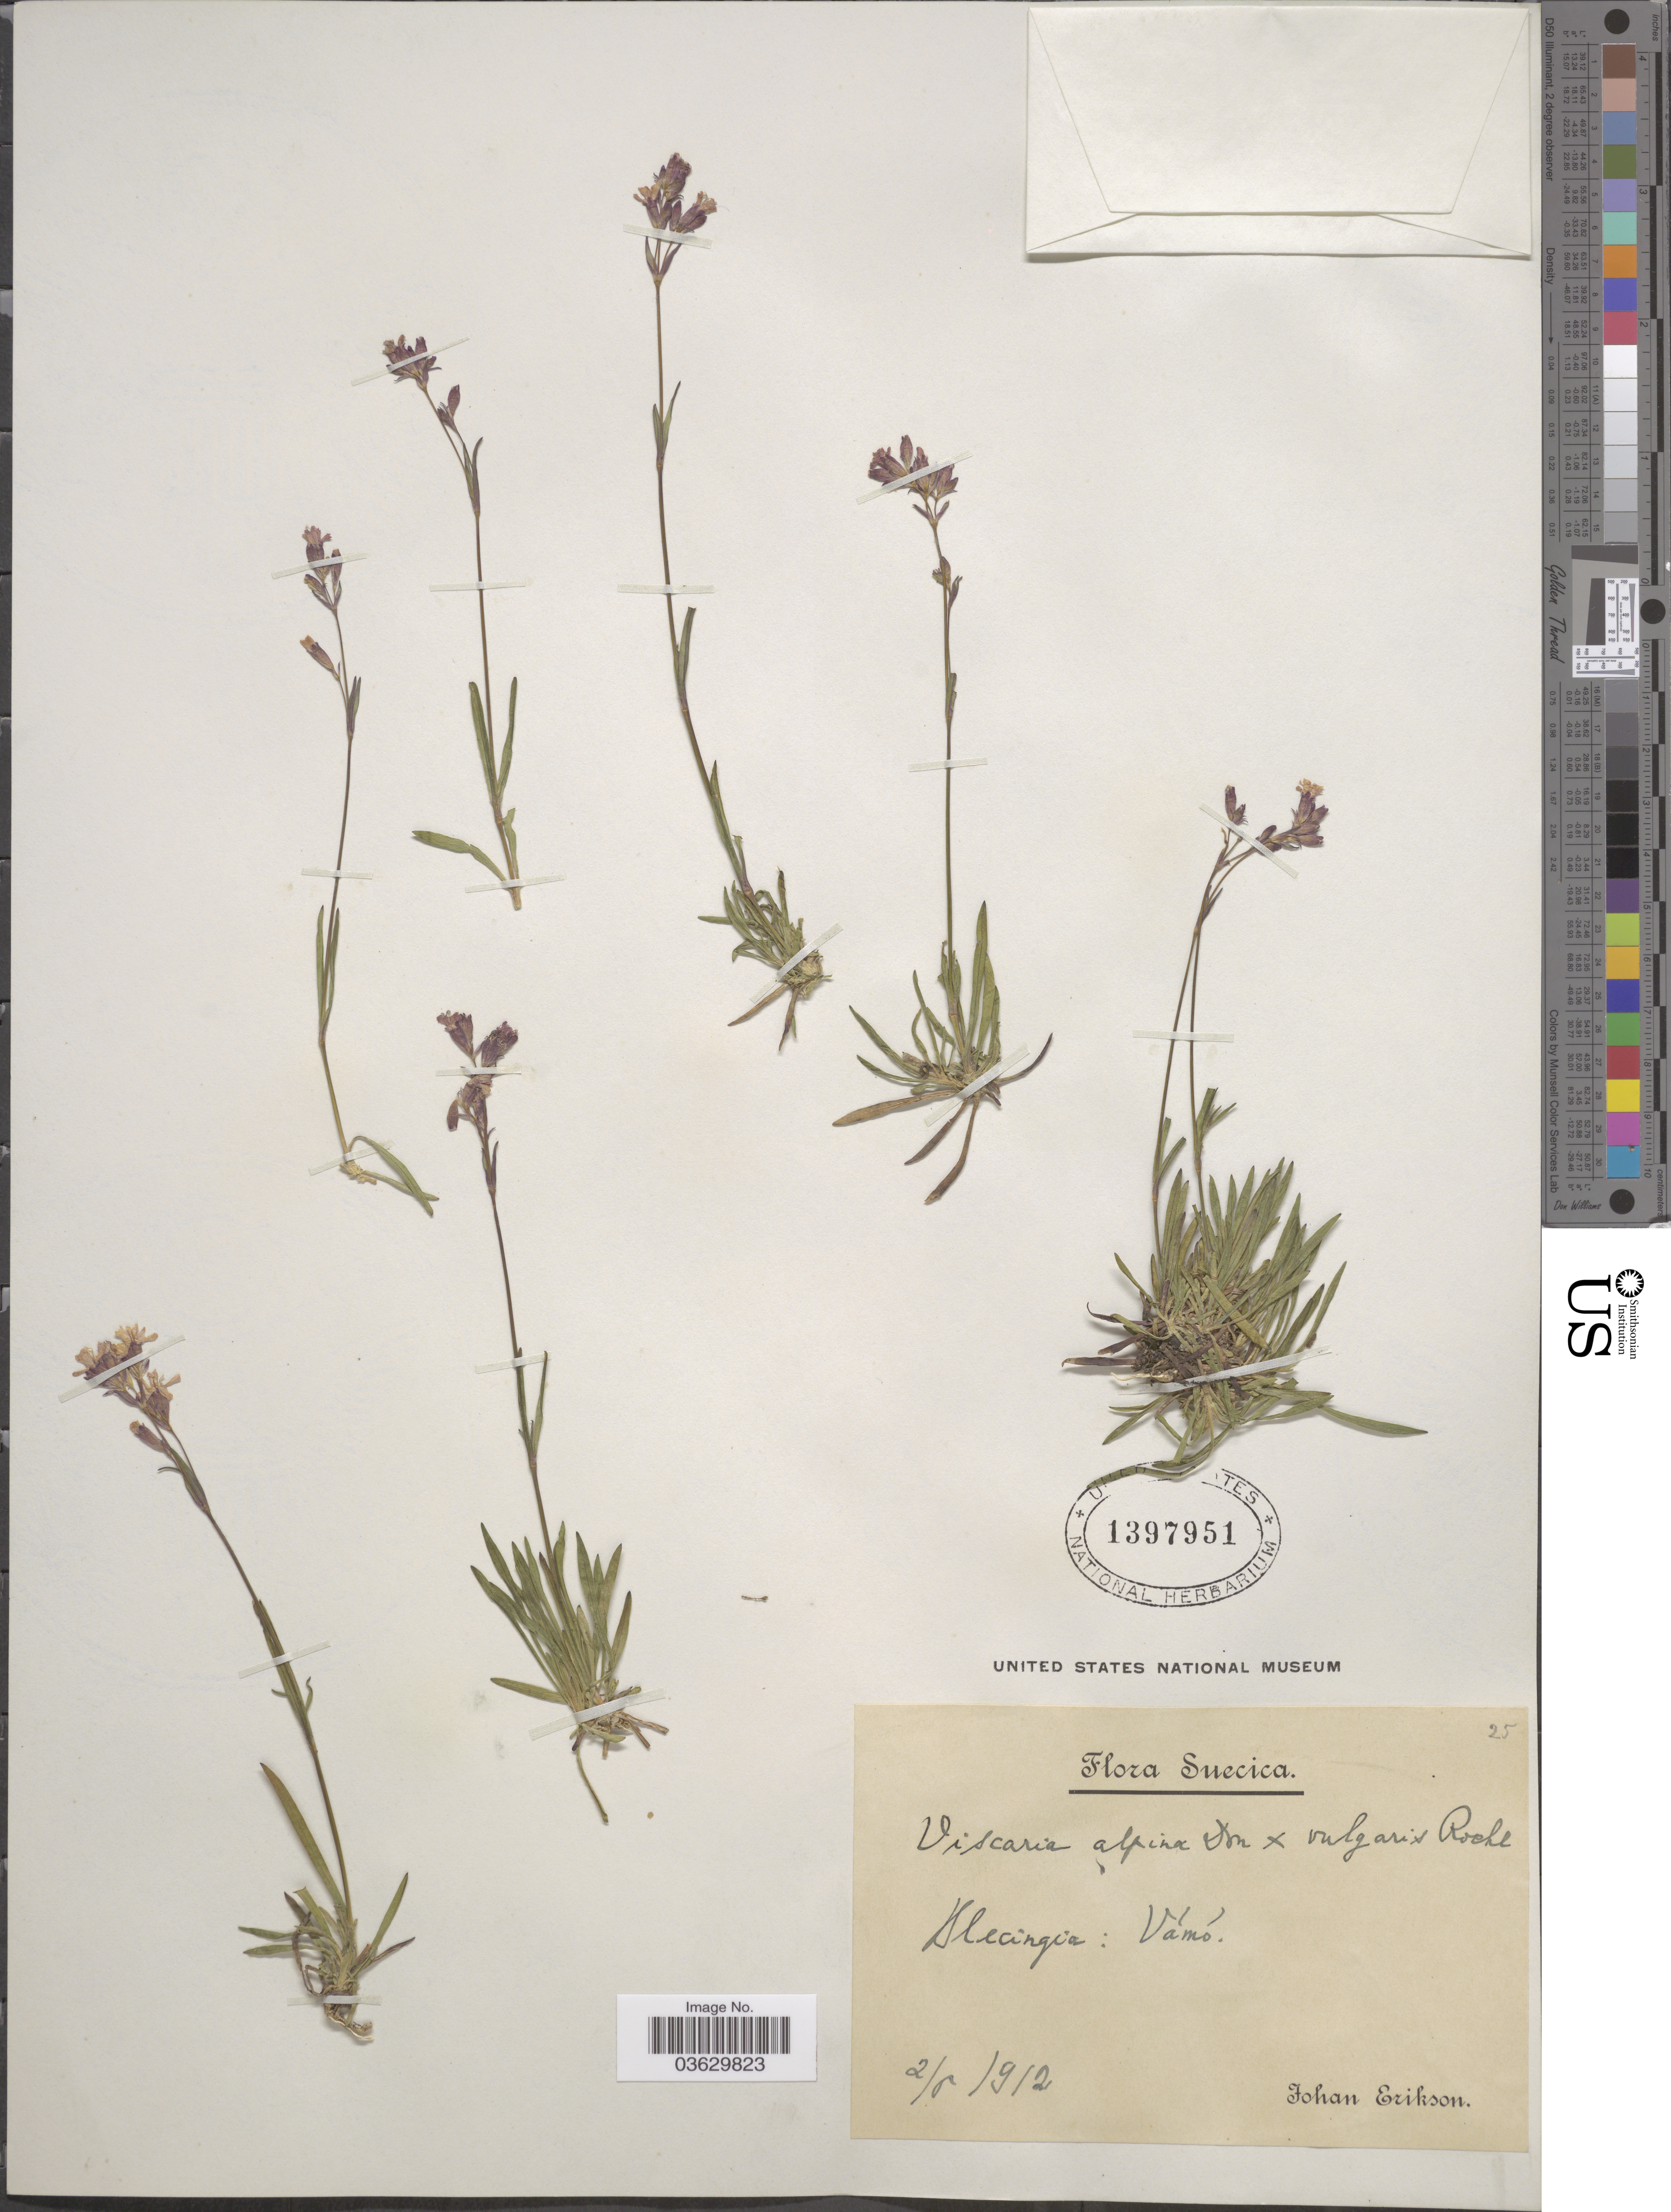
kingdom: Plantae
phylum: Tracheophyta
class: Magnoliopsida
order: Caryophyllales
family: Caryophyllaceae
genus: Viscaria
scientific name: Viscaria alpina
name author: (L.) G. Don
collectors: J. Erikson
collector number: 25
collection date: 1912-06-02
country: Sweden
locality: Suecica. Blecingia: Vámó.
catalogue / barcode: US 1397951